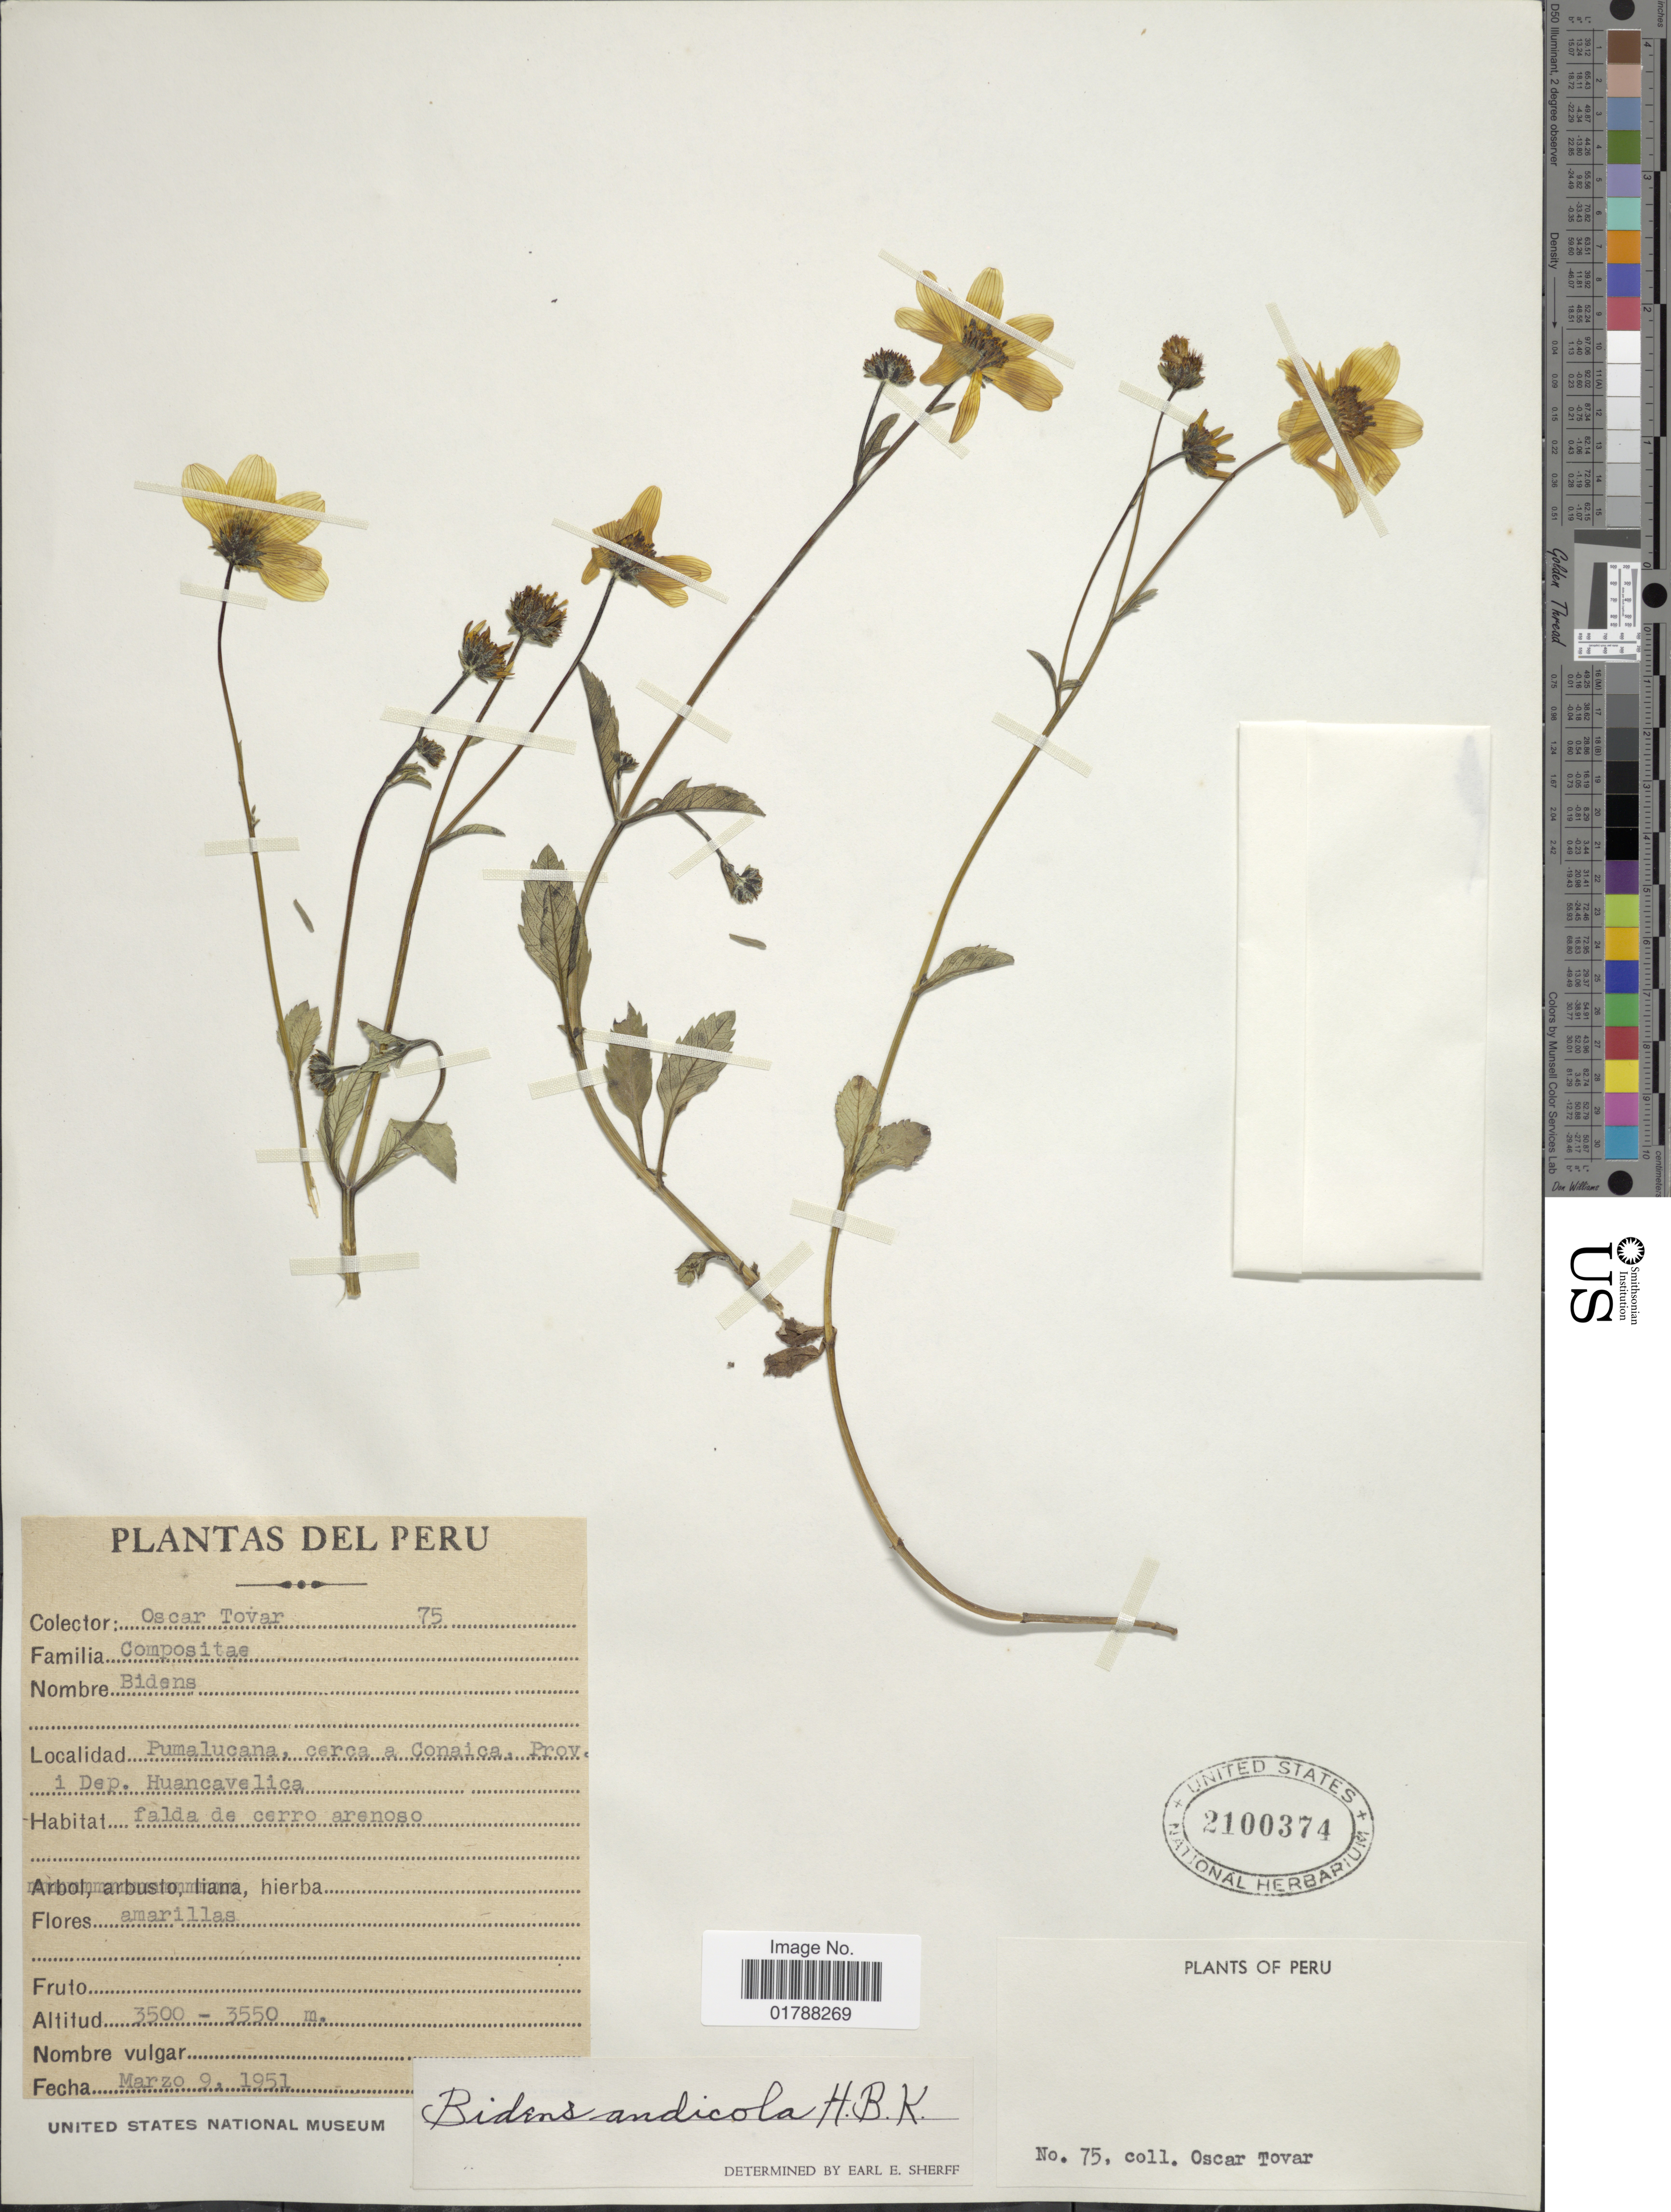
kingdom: Plantae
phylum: Tracheophyta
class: Magnoliopsida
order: Asterales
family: Asteraceae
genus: Bidens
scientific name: Bidens andicola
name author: Kunth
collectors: Ó. Tovar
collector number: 75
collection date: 1951-03-09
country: Peru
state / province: Huancavelica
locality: Pumalucana, cerca a Conaica, Prov. i Dep. Huancavelica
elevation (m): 3500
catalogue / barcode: US 2100374